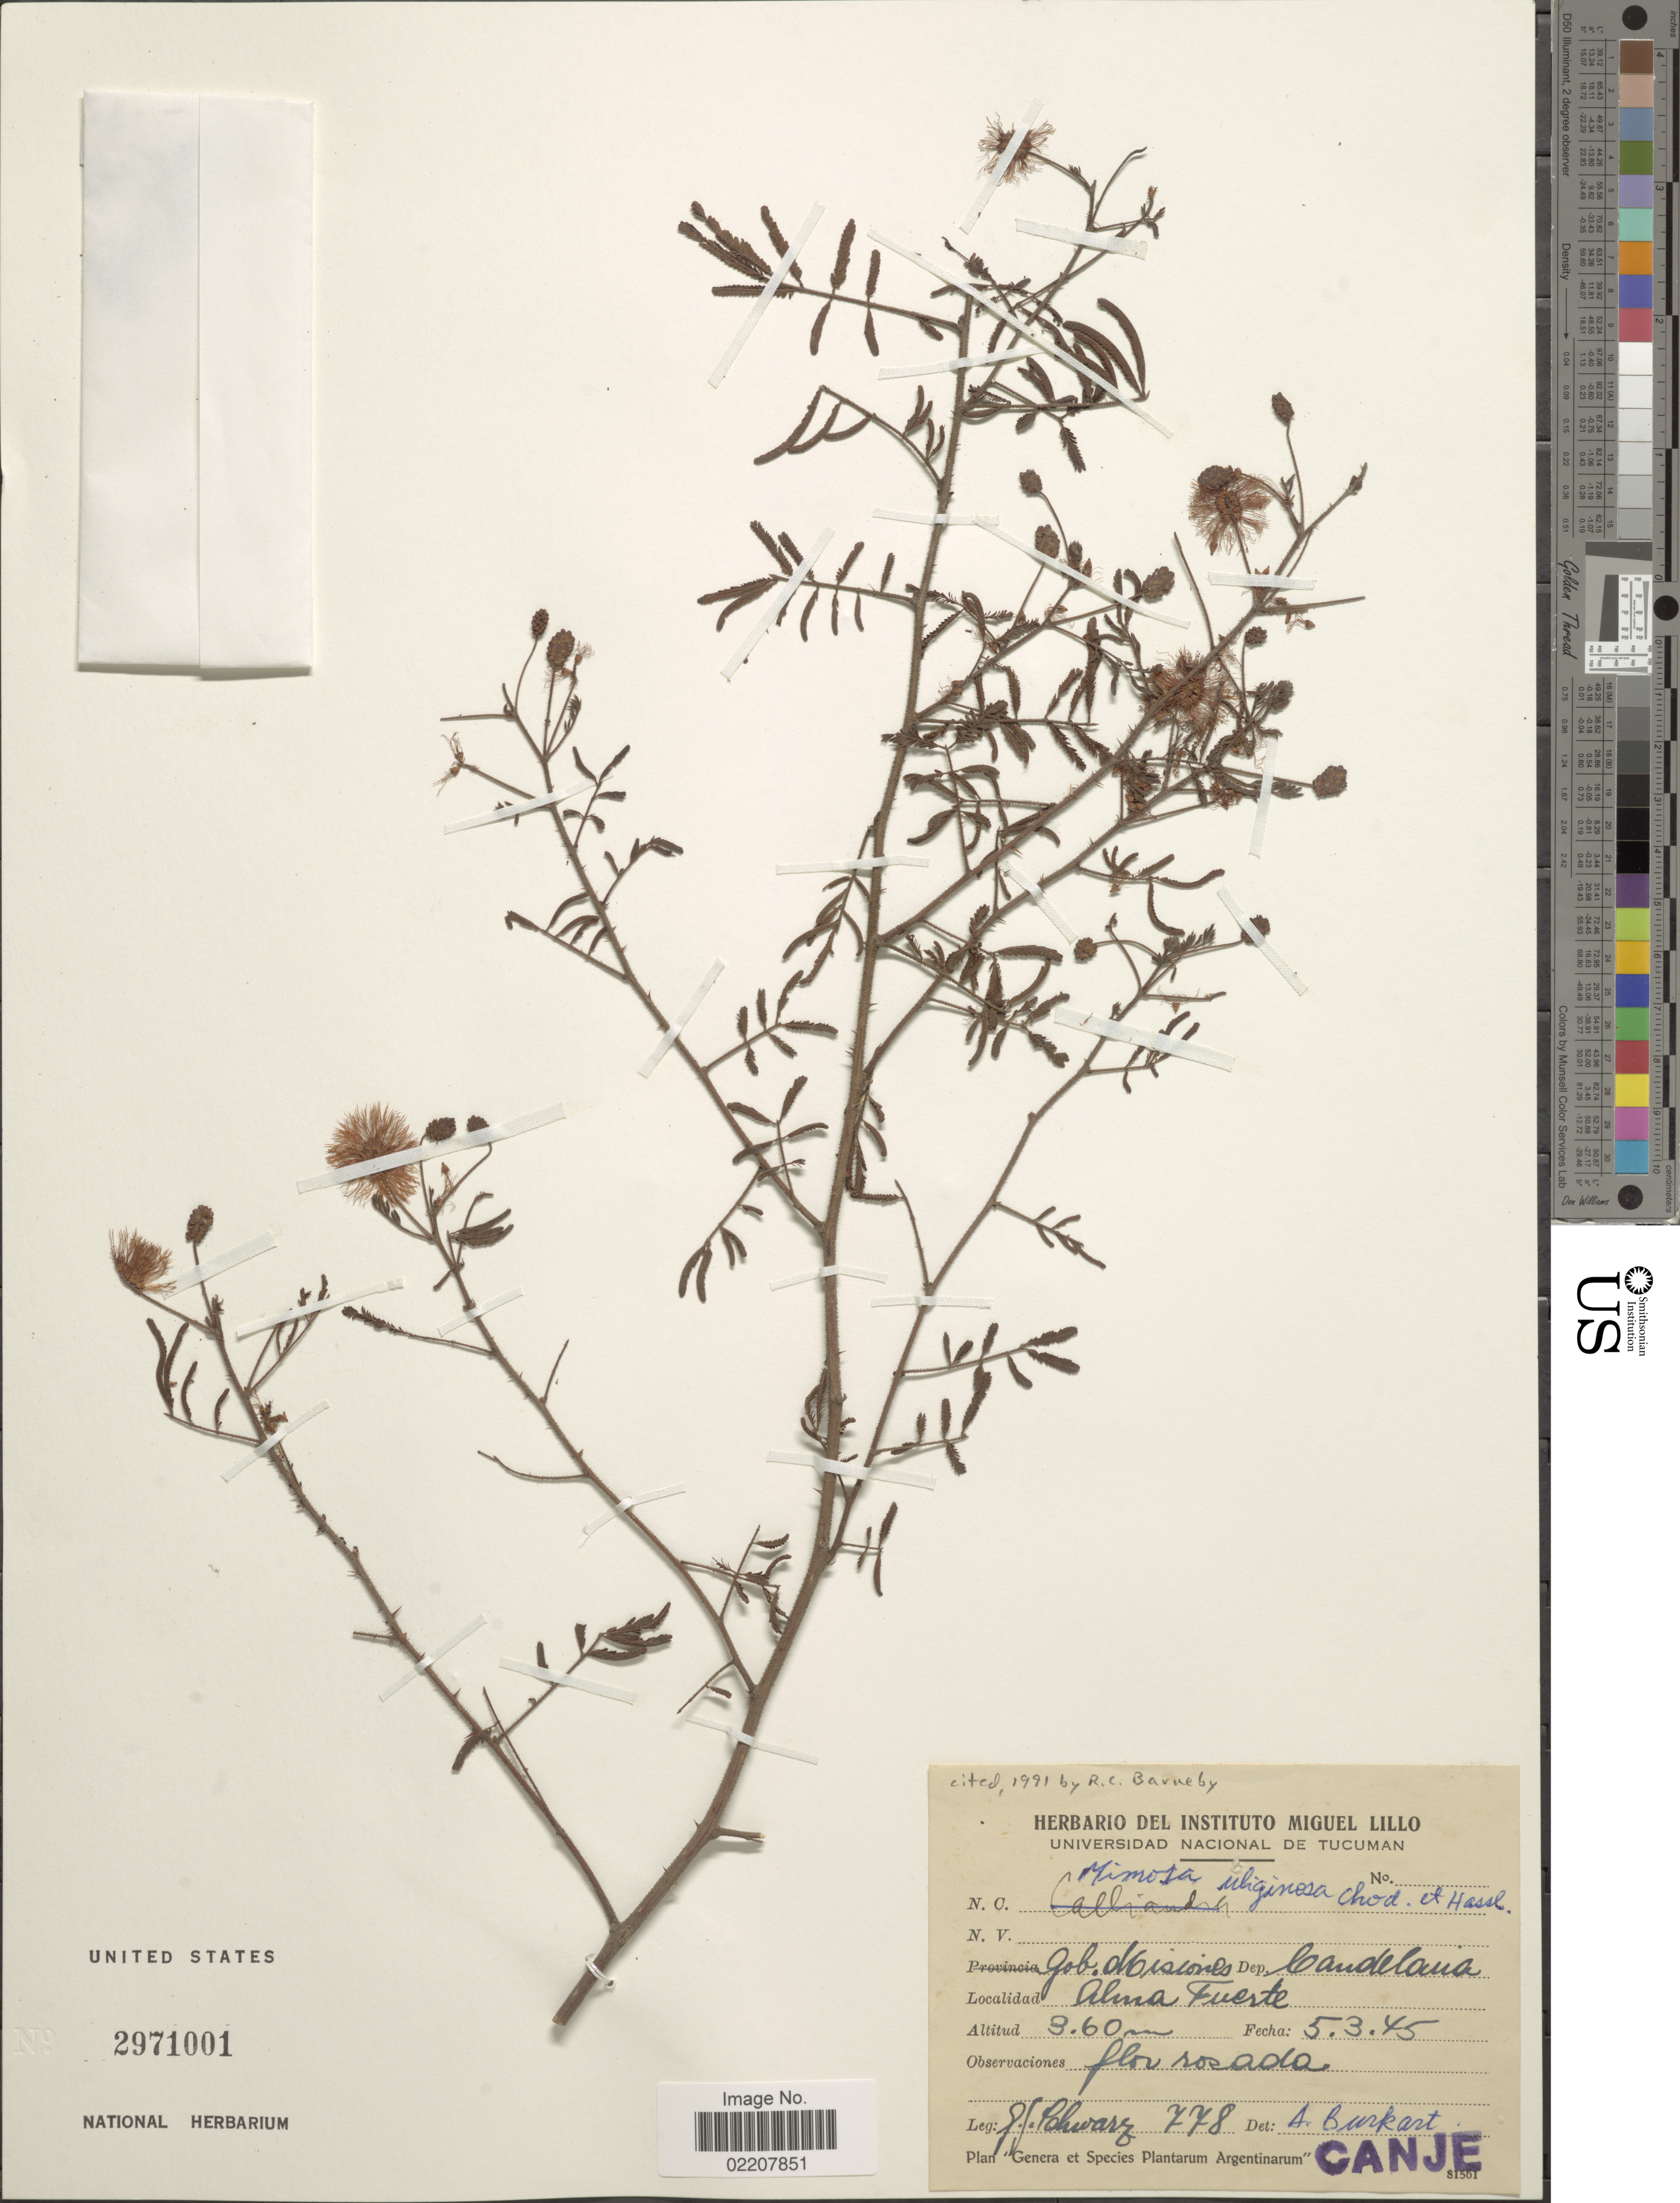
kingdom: Plantae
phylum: Tracheophyta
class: Magnoliopsida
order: Fabales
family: Fabaceae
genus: Mimosa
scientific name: Mimosa uliginosa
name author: Chodat & Hassl.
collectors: G. J. Schwarz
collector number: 778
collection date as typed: Transcribed d/m/y: 5/3/45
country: Argentina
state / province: Misiones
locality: Dep. Candelaria, Alma Fuerte.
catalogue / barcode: US 2971001